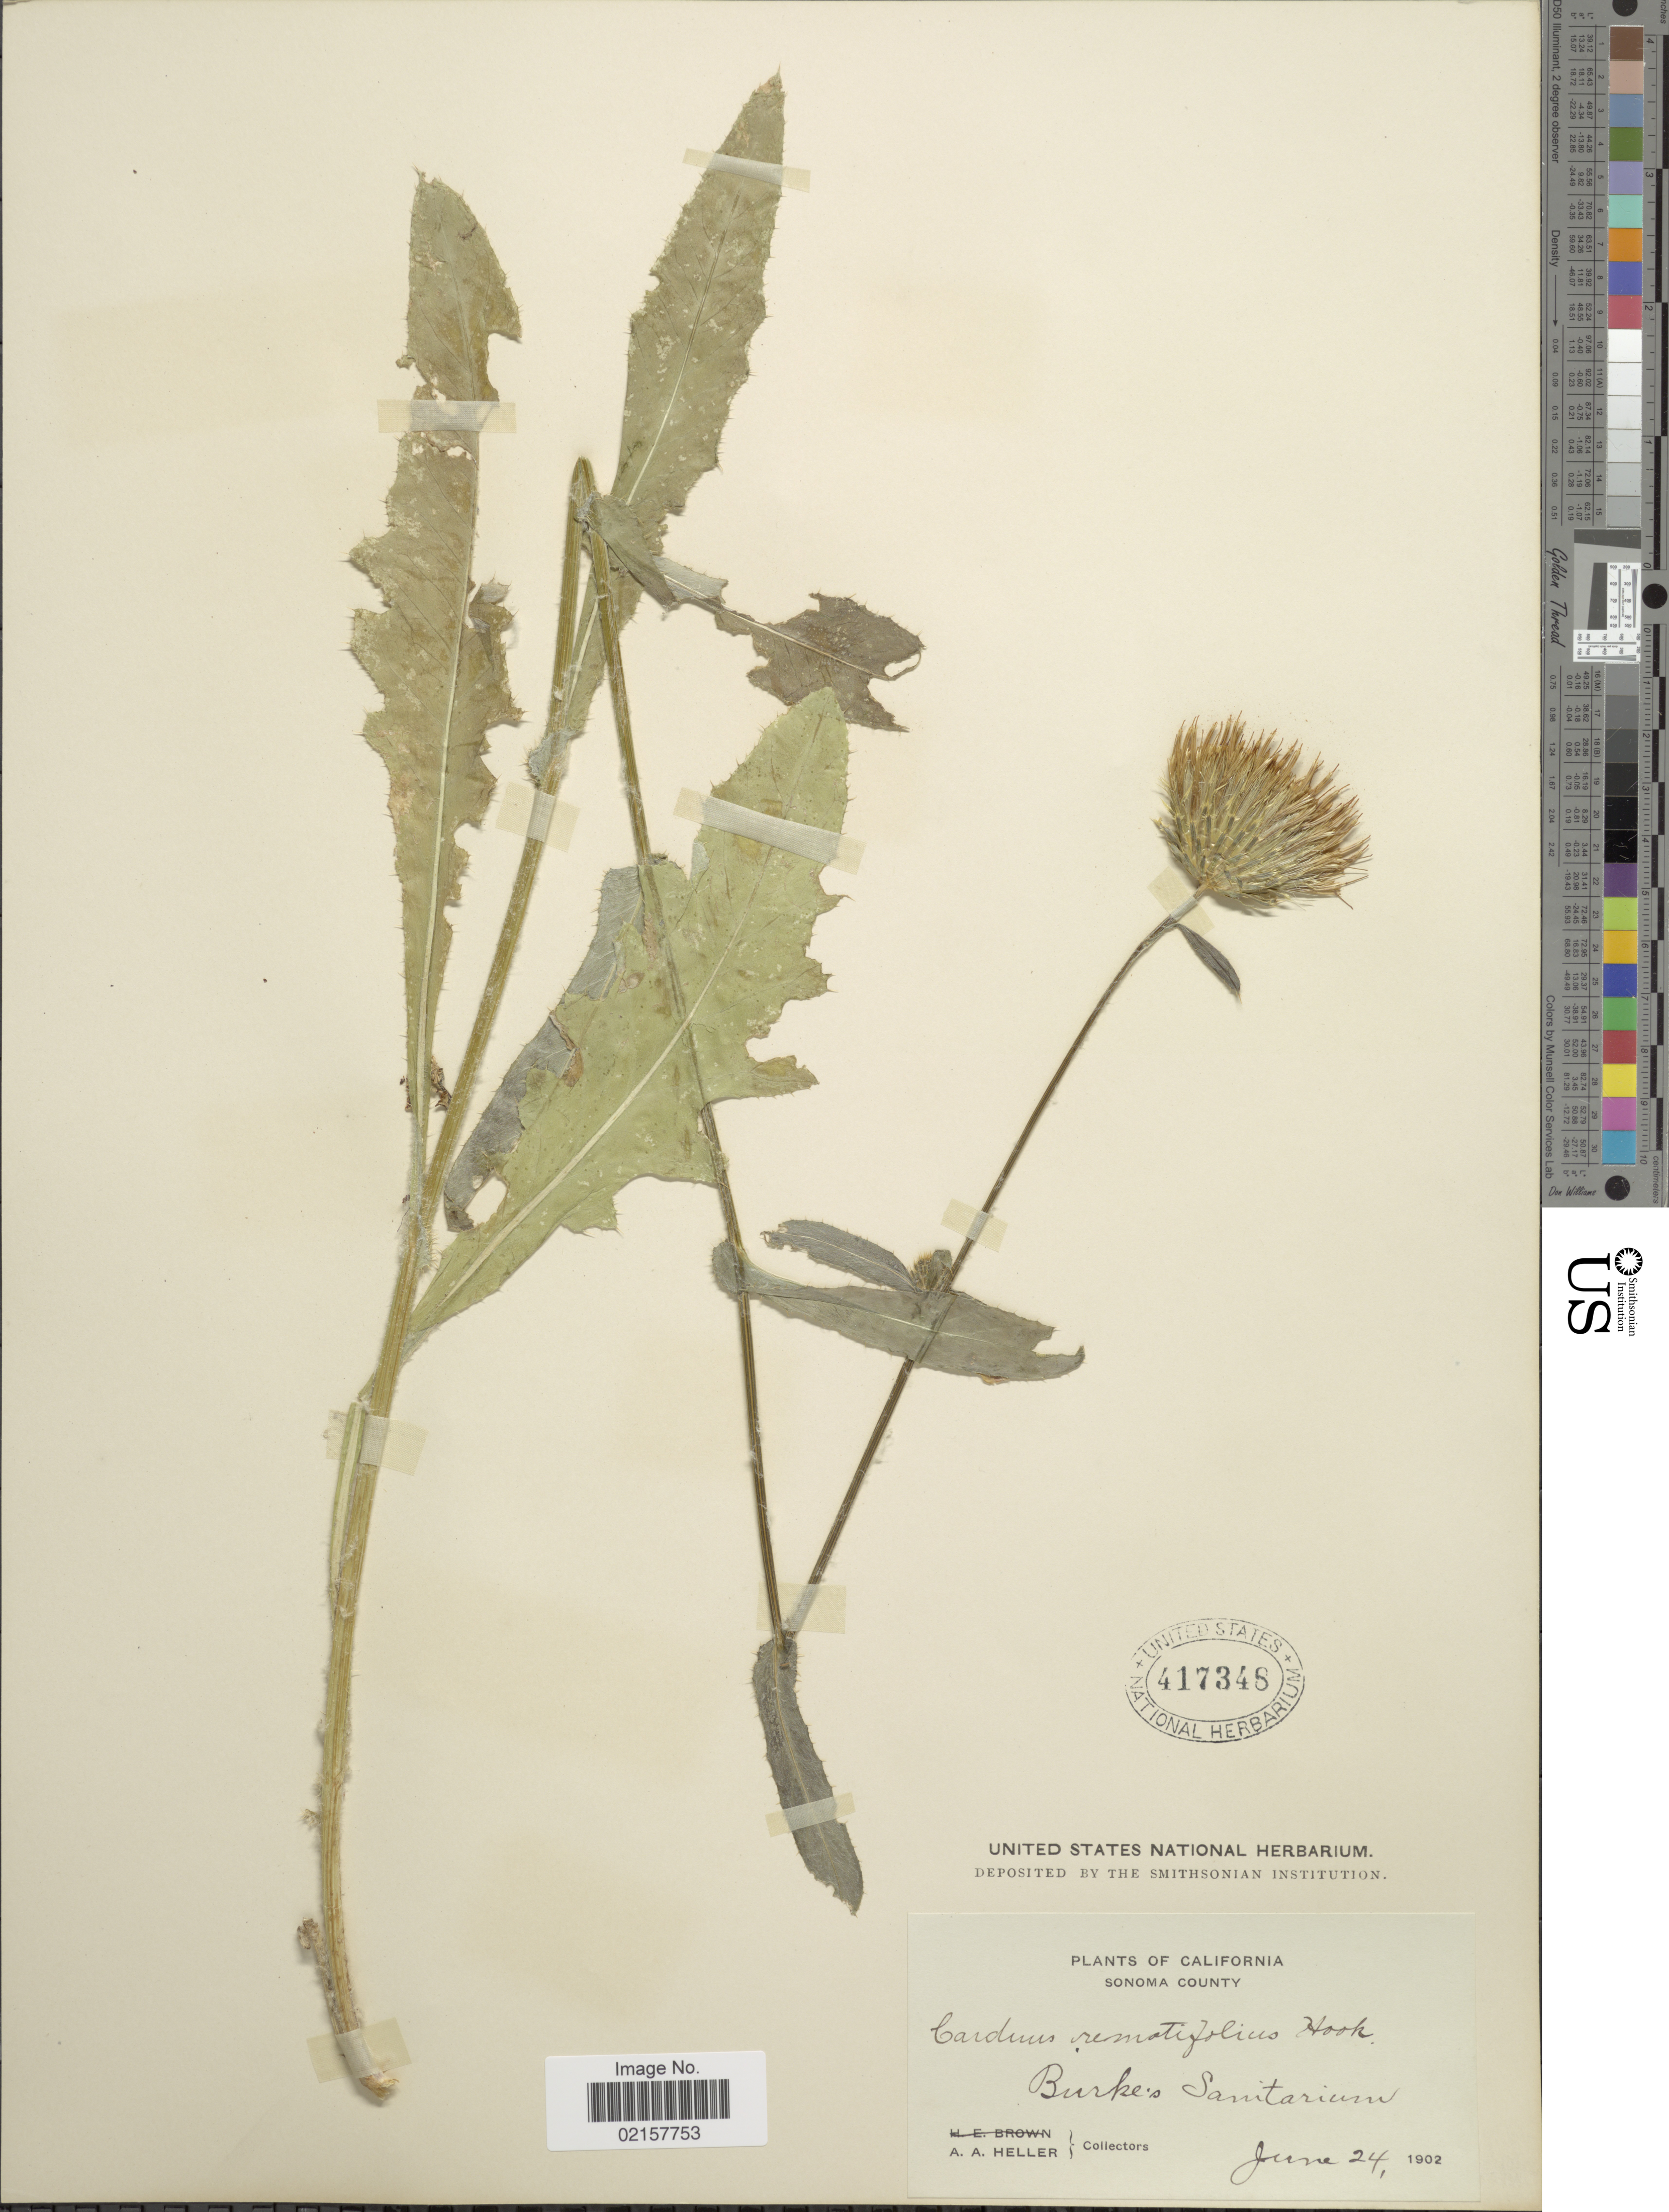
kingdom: Plantae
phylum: Tracheophyta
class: Magnoliopsida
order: Asterales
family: Asteraceae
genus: Cirsium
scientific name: Cirsium remotifolium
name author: (Hook.) DC.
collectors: A. A. Heller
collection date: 1902-06-24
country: United States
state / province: California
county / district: Sonoma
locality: Sonoma County, Burkes Sanitarium.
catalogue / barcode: US 417348